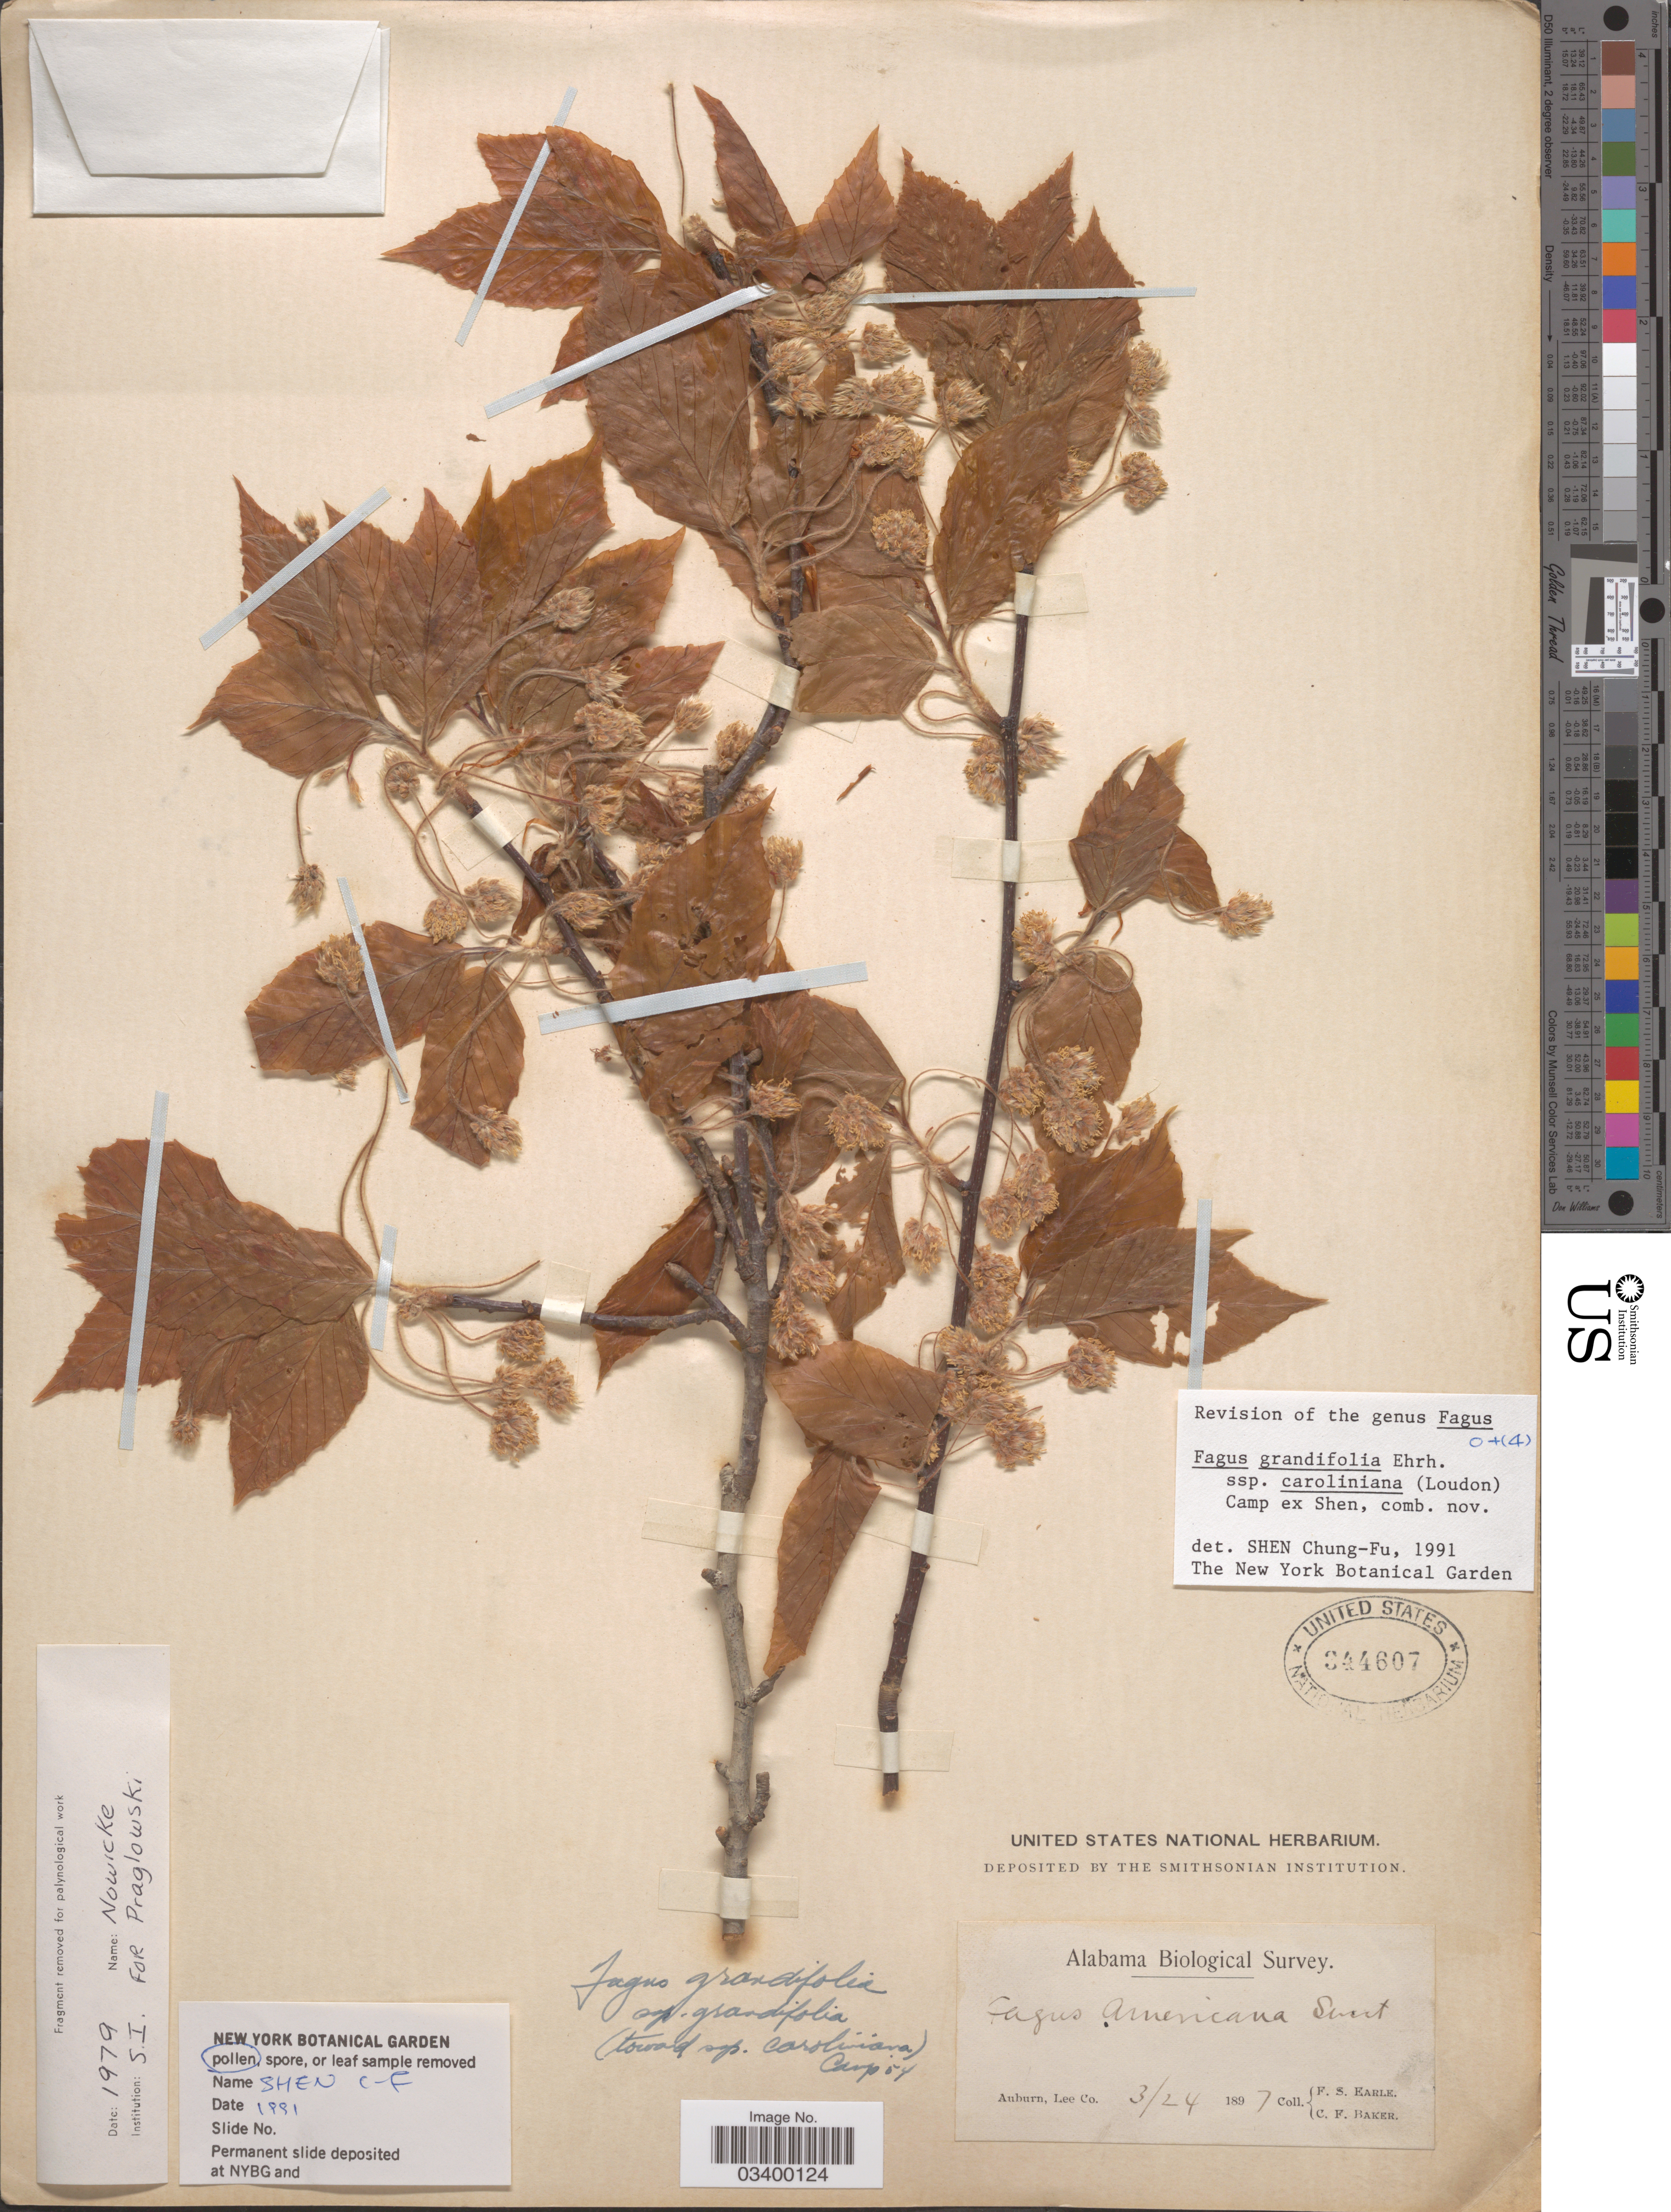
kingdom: Plantae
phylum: Tracheophyta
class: Magnoliopsida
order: Fagales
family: Fagaceae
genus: Fagus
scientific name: Fagus grandifolia subsp. caroliniana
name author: (Loudon) Fernald & Rehder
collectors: F. S. Earle & C. F. Baker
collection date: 1897-03-24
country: United States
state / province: Alabama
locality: Auburn, Lee Co.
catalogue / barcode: US 344607